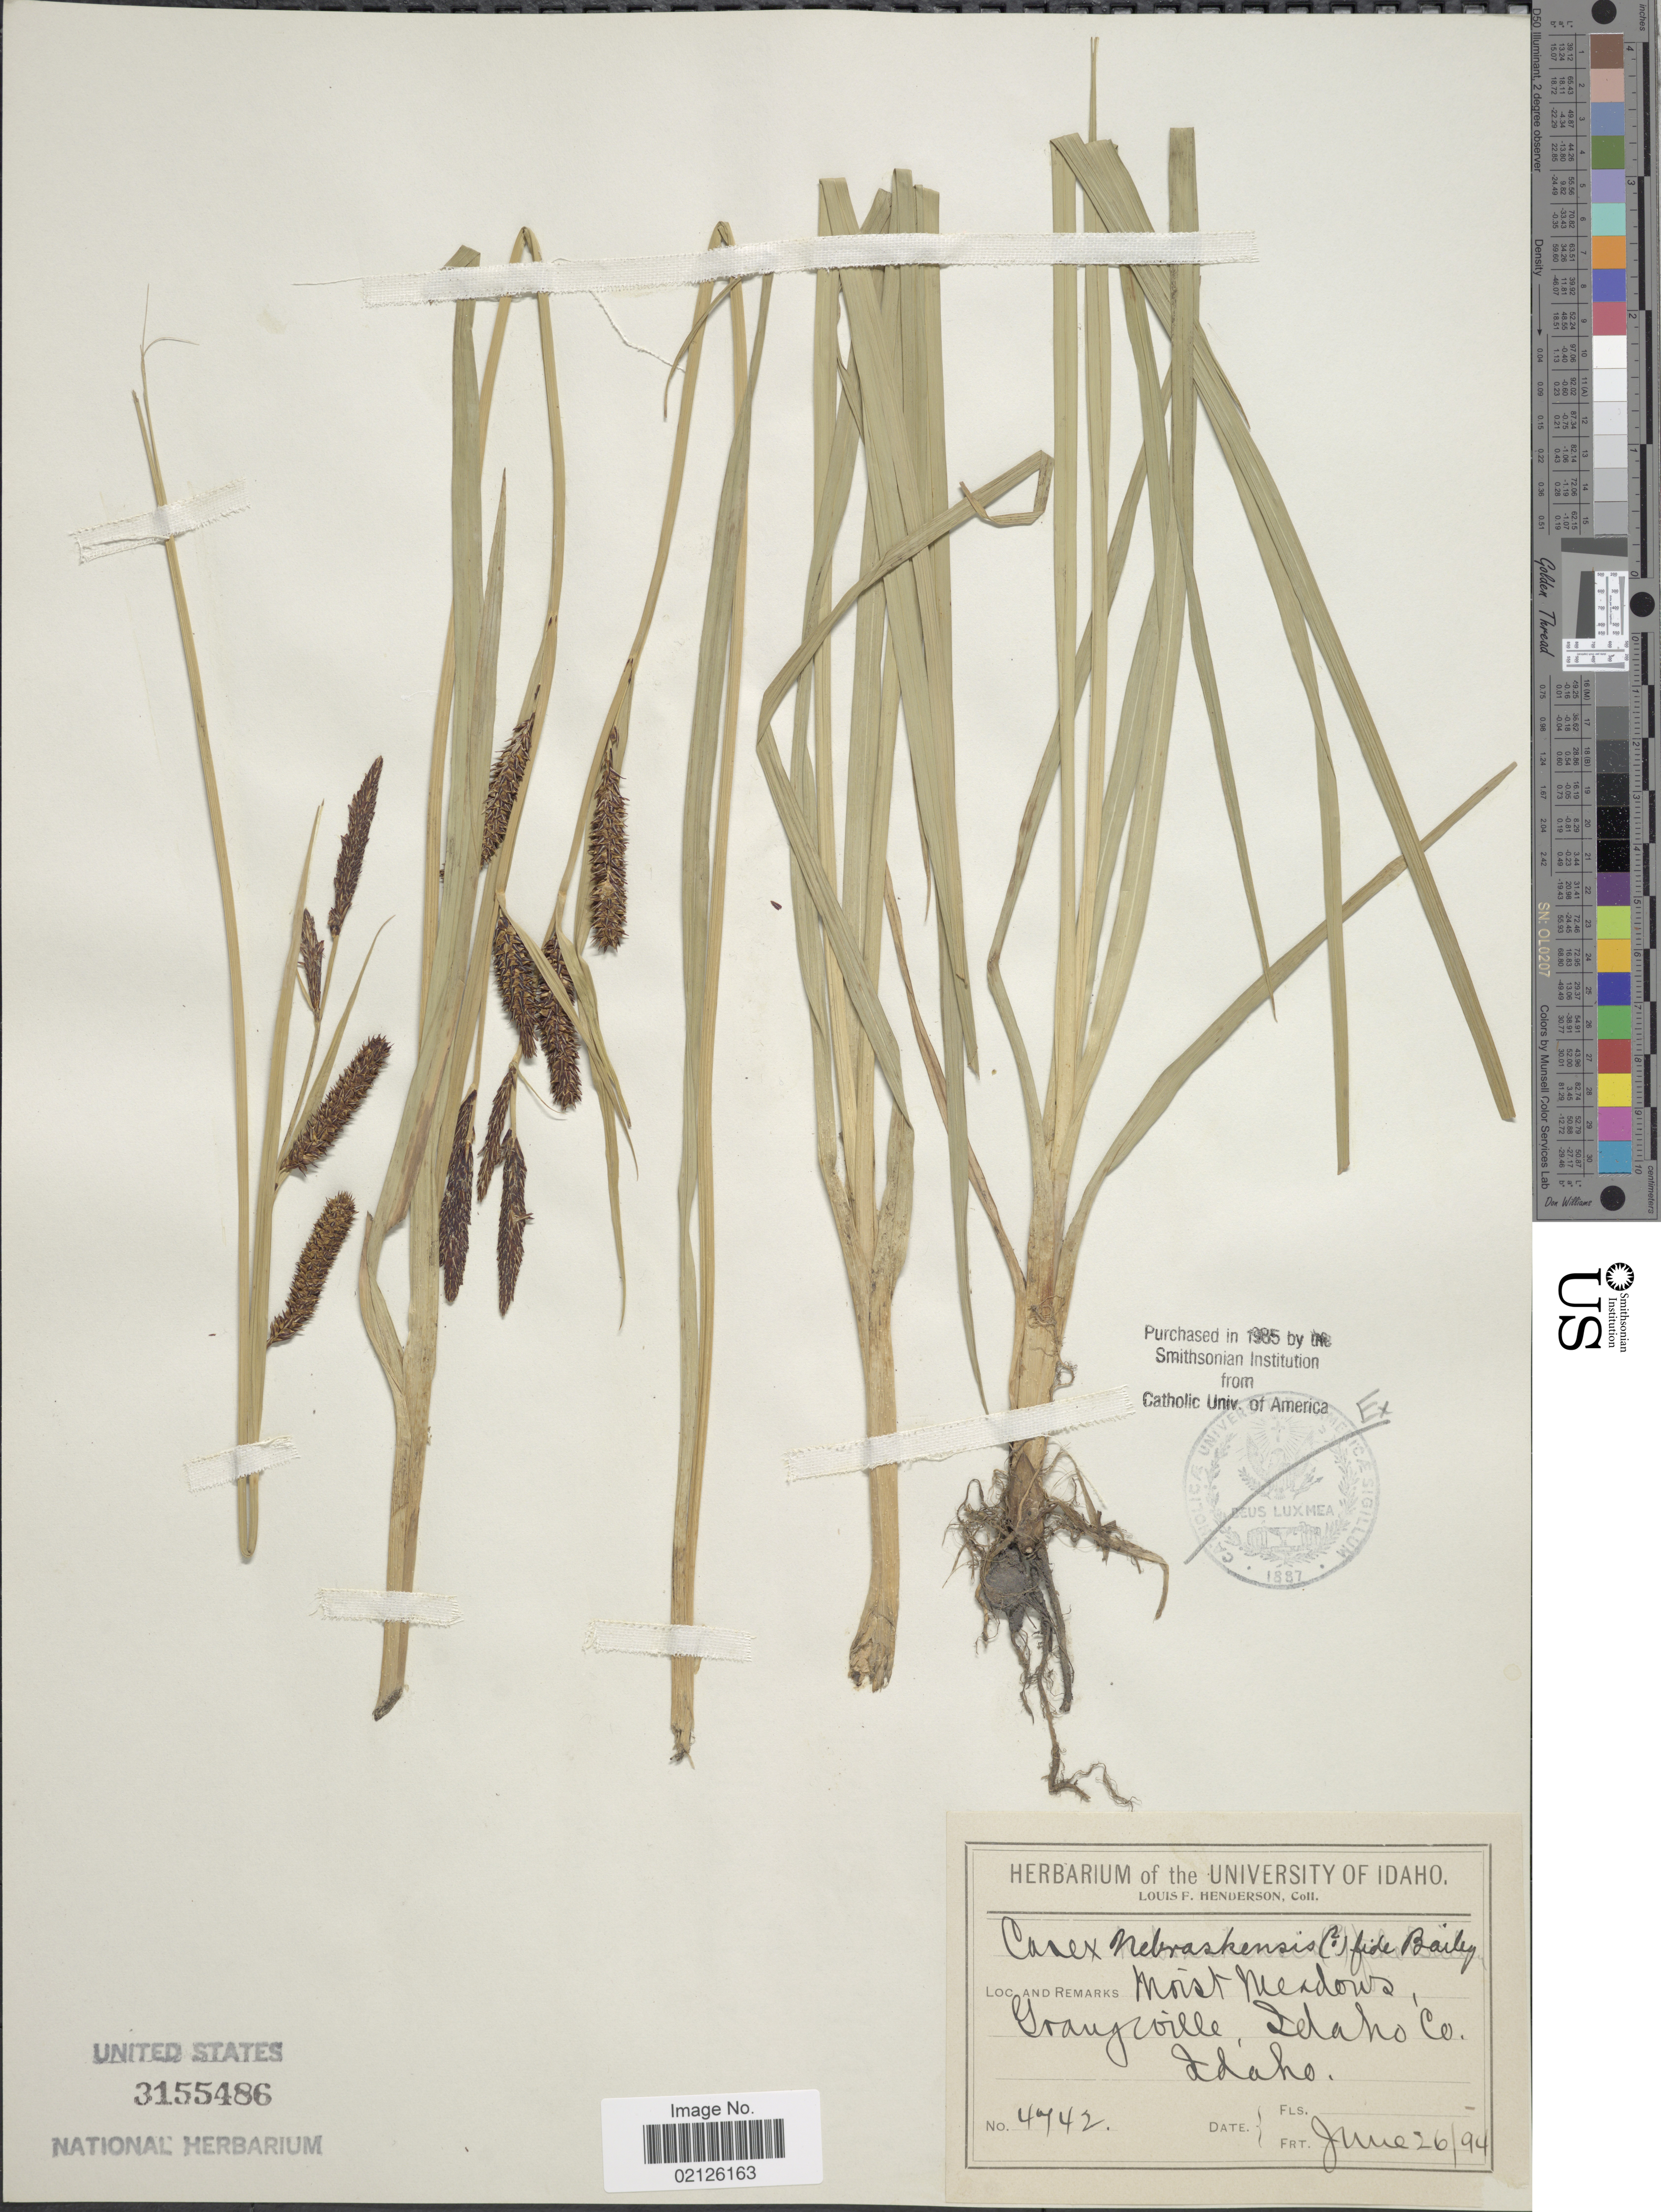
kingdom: Plantae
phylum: Tracheophyta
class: Liliopsida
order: Poales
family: Cyperaceae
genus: Carex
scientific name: Carex nebrascensis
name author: Dewey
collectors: L. Henderson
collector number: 4742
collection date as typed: Transcribed d/m/y: 26/6/94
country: United States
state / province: Idaho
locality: Moist meadows, Graigville, Idaho Co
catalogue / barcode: US 3155486